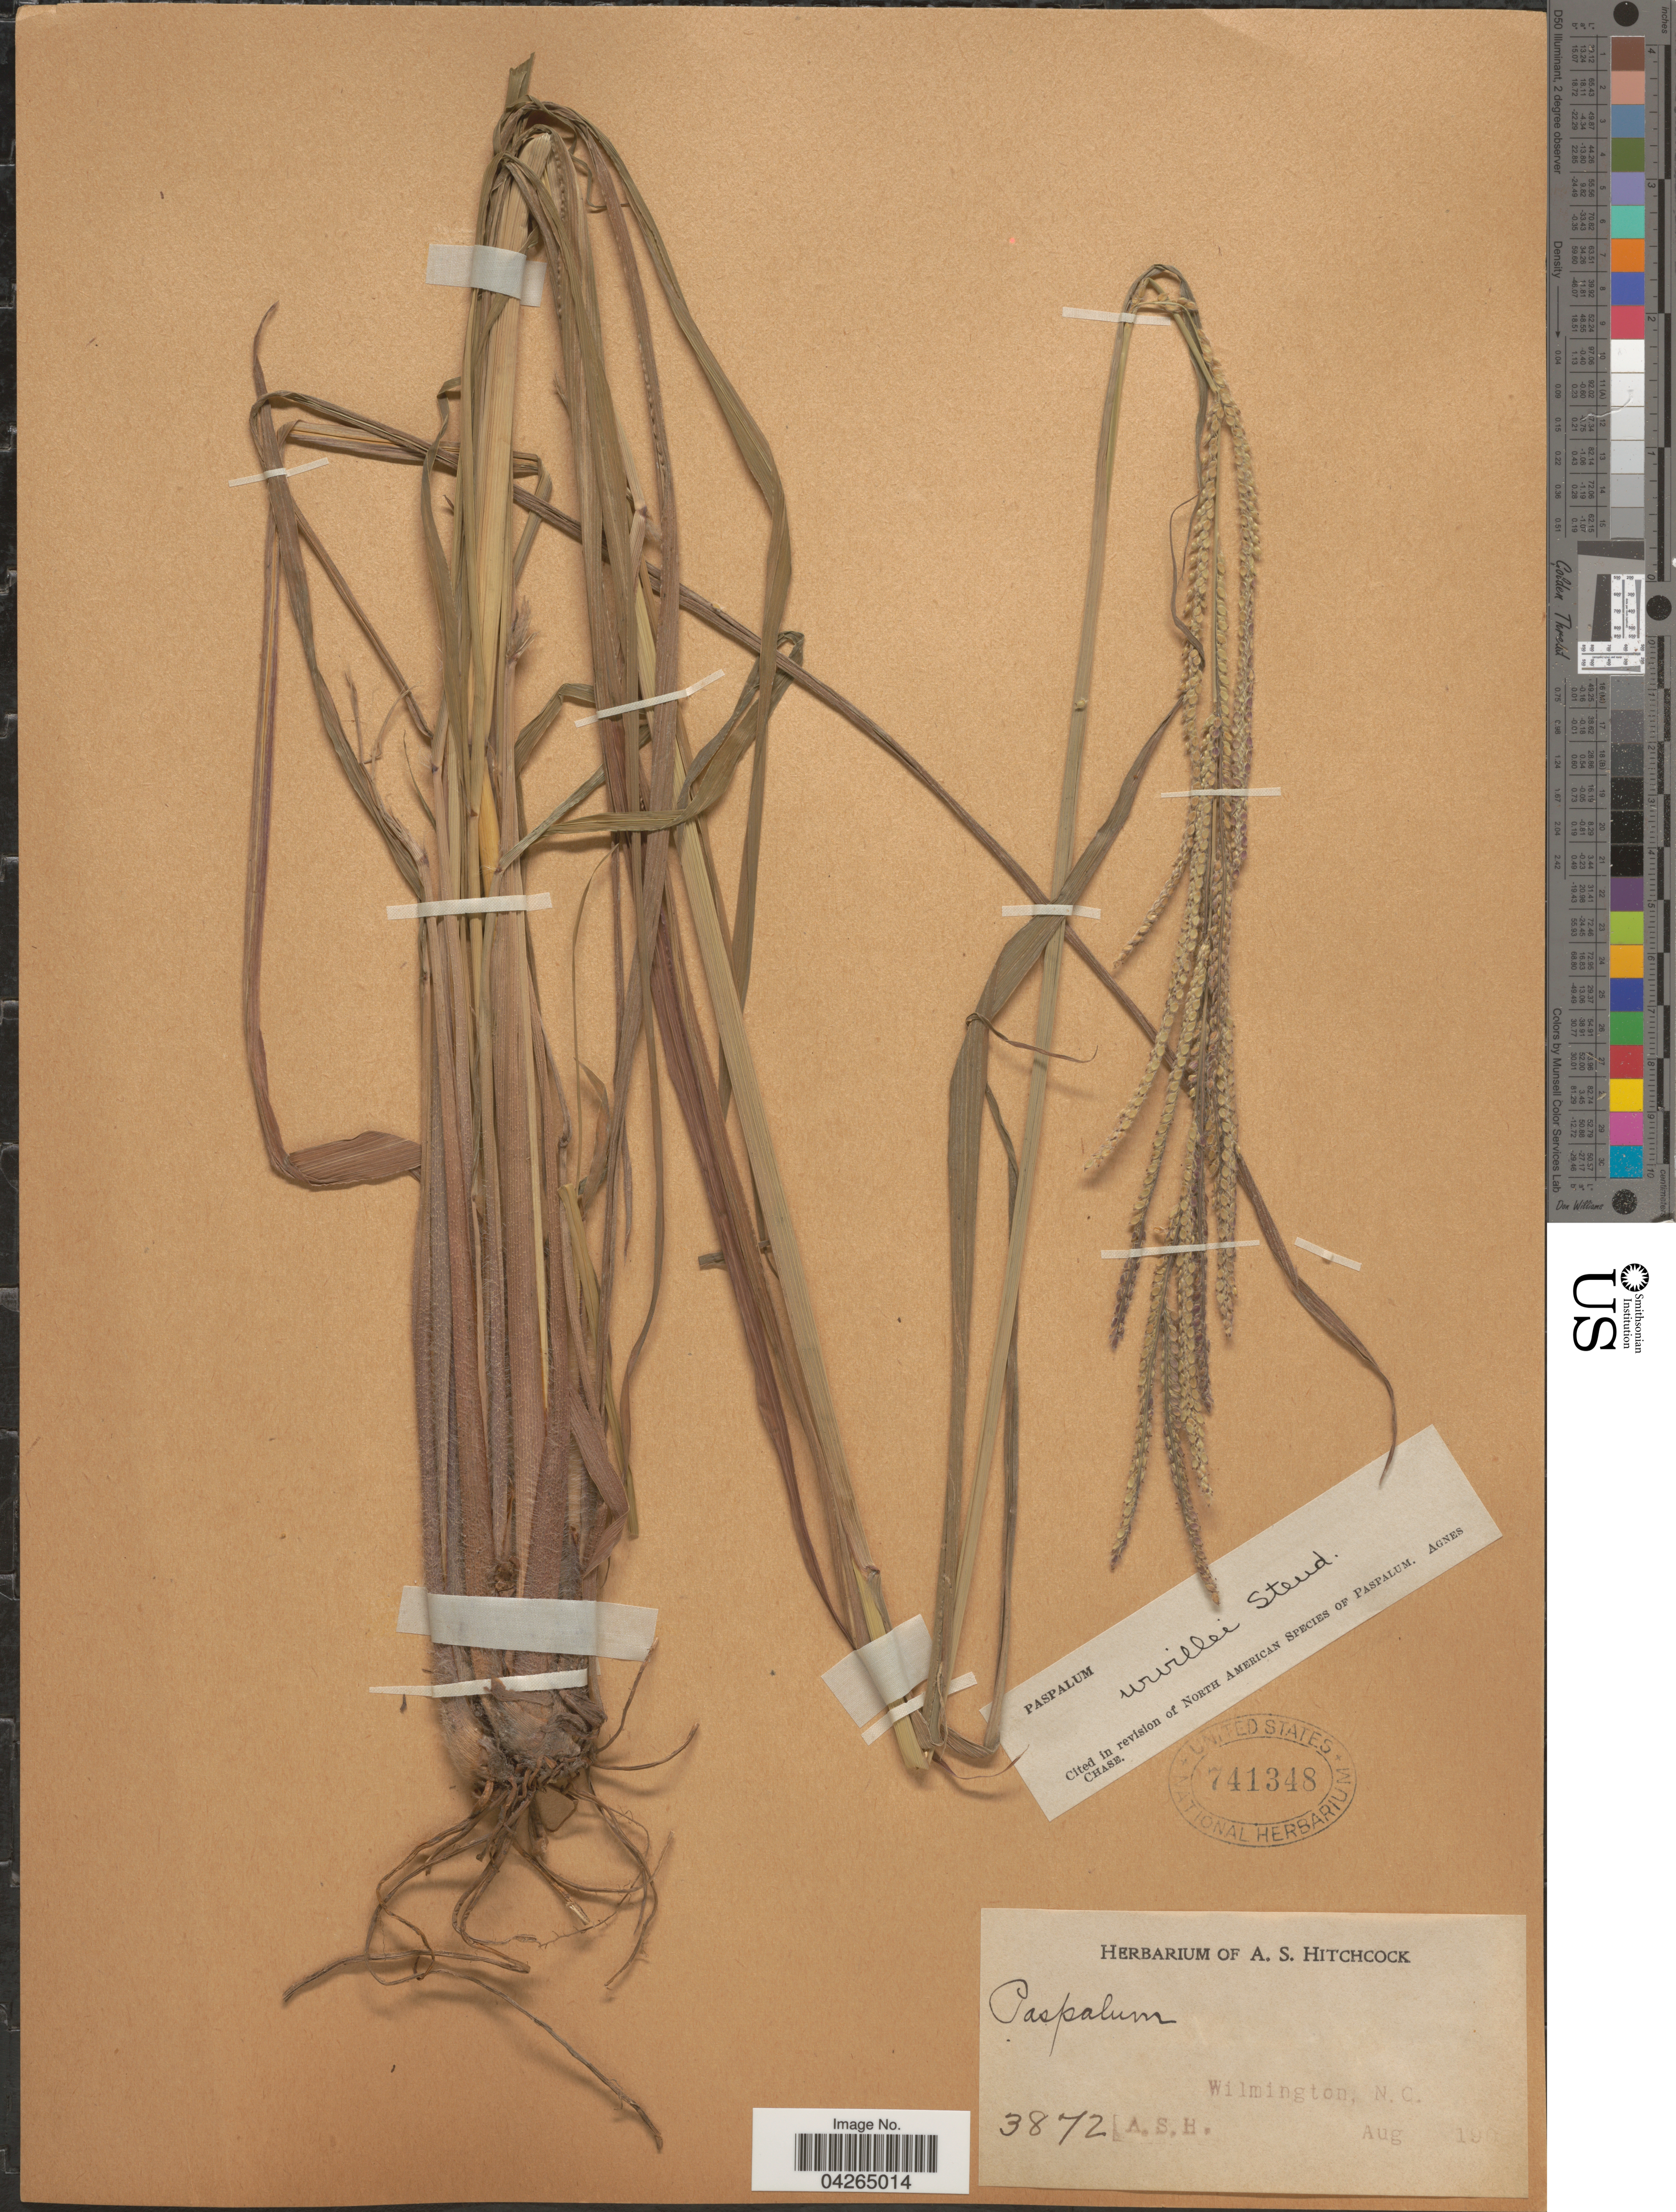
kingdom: Plantae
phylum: Tracheophyta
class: Liliopsida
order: Poales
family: Poaceae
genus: Paspalum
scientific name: Paspalum urvillei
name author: Steud.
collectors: A. S. Hitchcock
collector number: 3872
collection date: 1903-08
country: United States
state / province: North Carolina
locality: Wilmington.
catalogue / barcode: US 741348